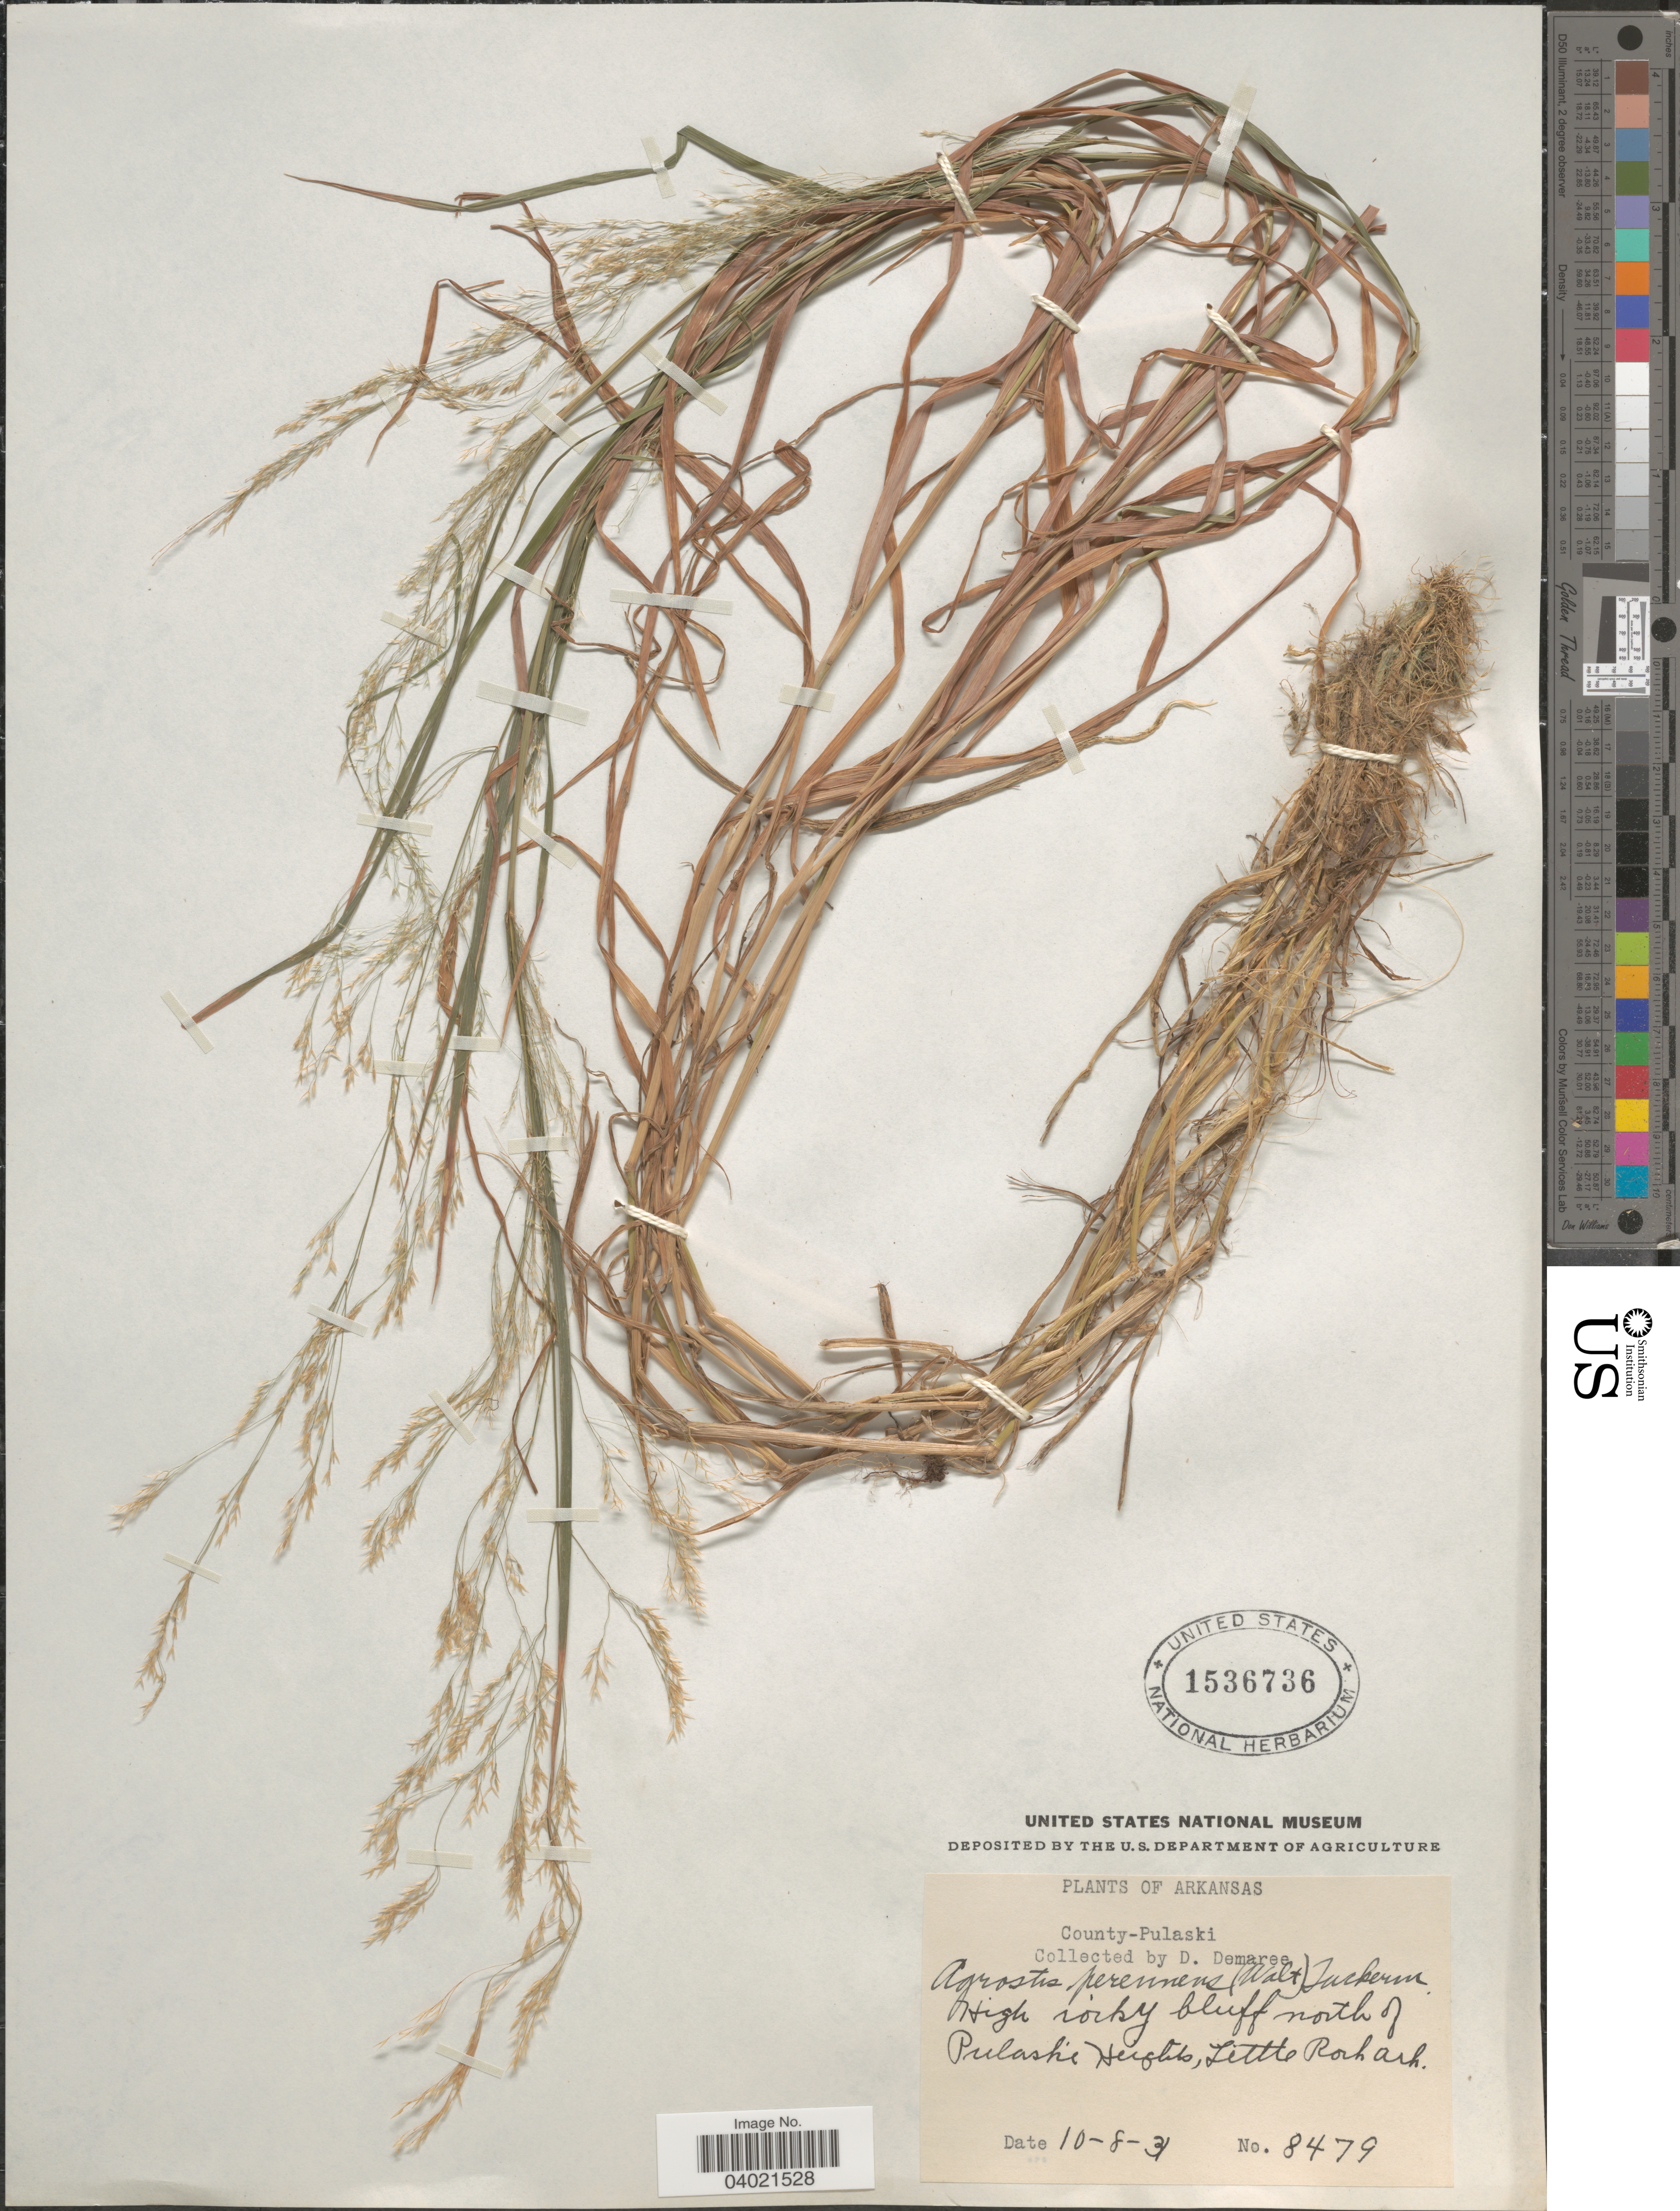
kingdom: Plantae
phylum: Tracheophyta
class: Liliopsida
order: Poales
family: Poaceae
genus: Agrostis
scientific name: Agrostis perennans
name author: (Walter) Tuck.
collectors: D. Demaree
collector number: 8479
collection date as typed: Transcribed d/m/y: 8/10/31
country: United States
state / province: Arkansas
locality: County-Pulaski. High rocky bluff north of Pulaski Heights, Little Rock.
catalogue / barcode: US 1536736